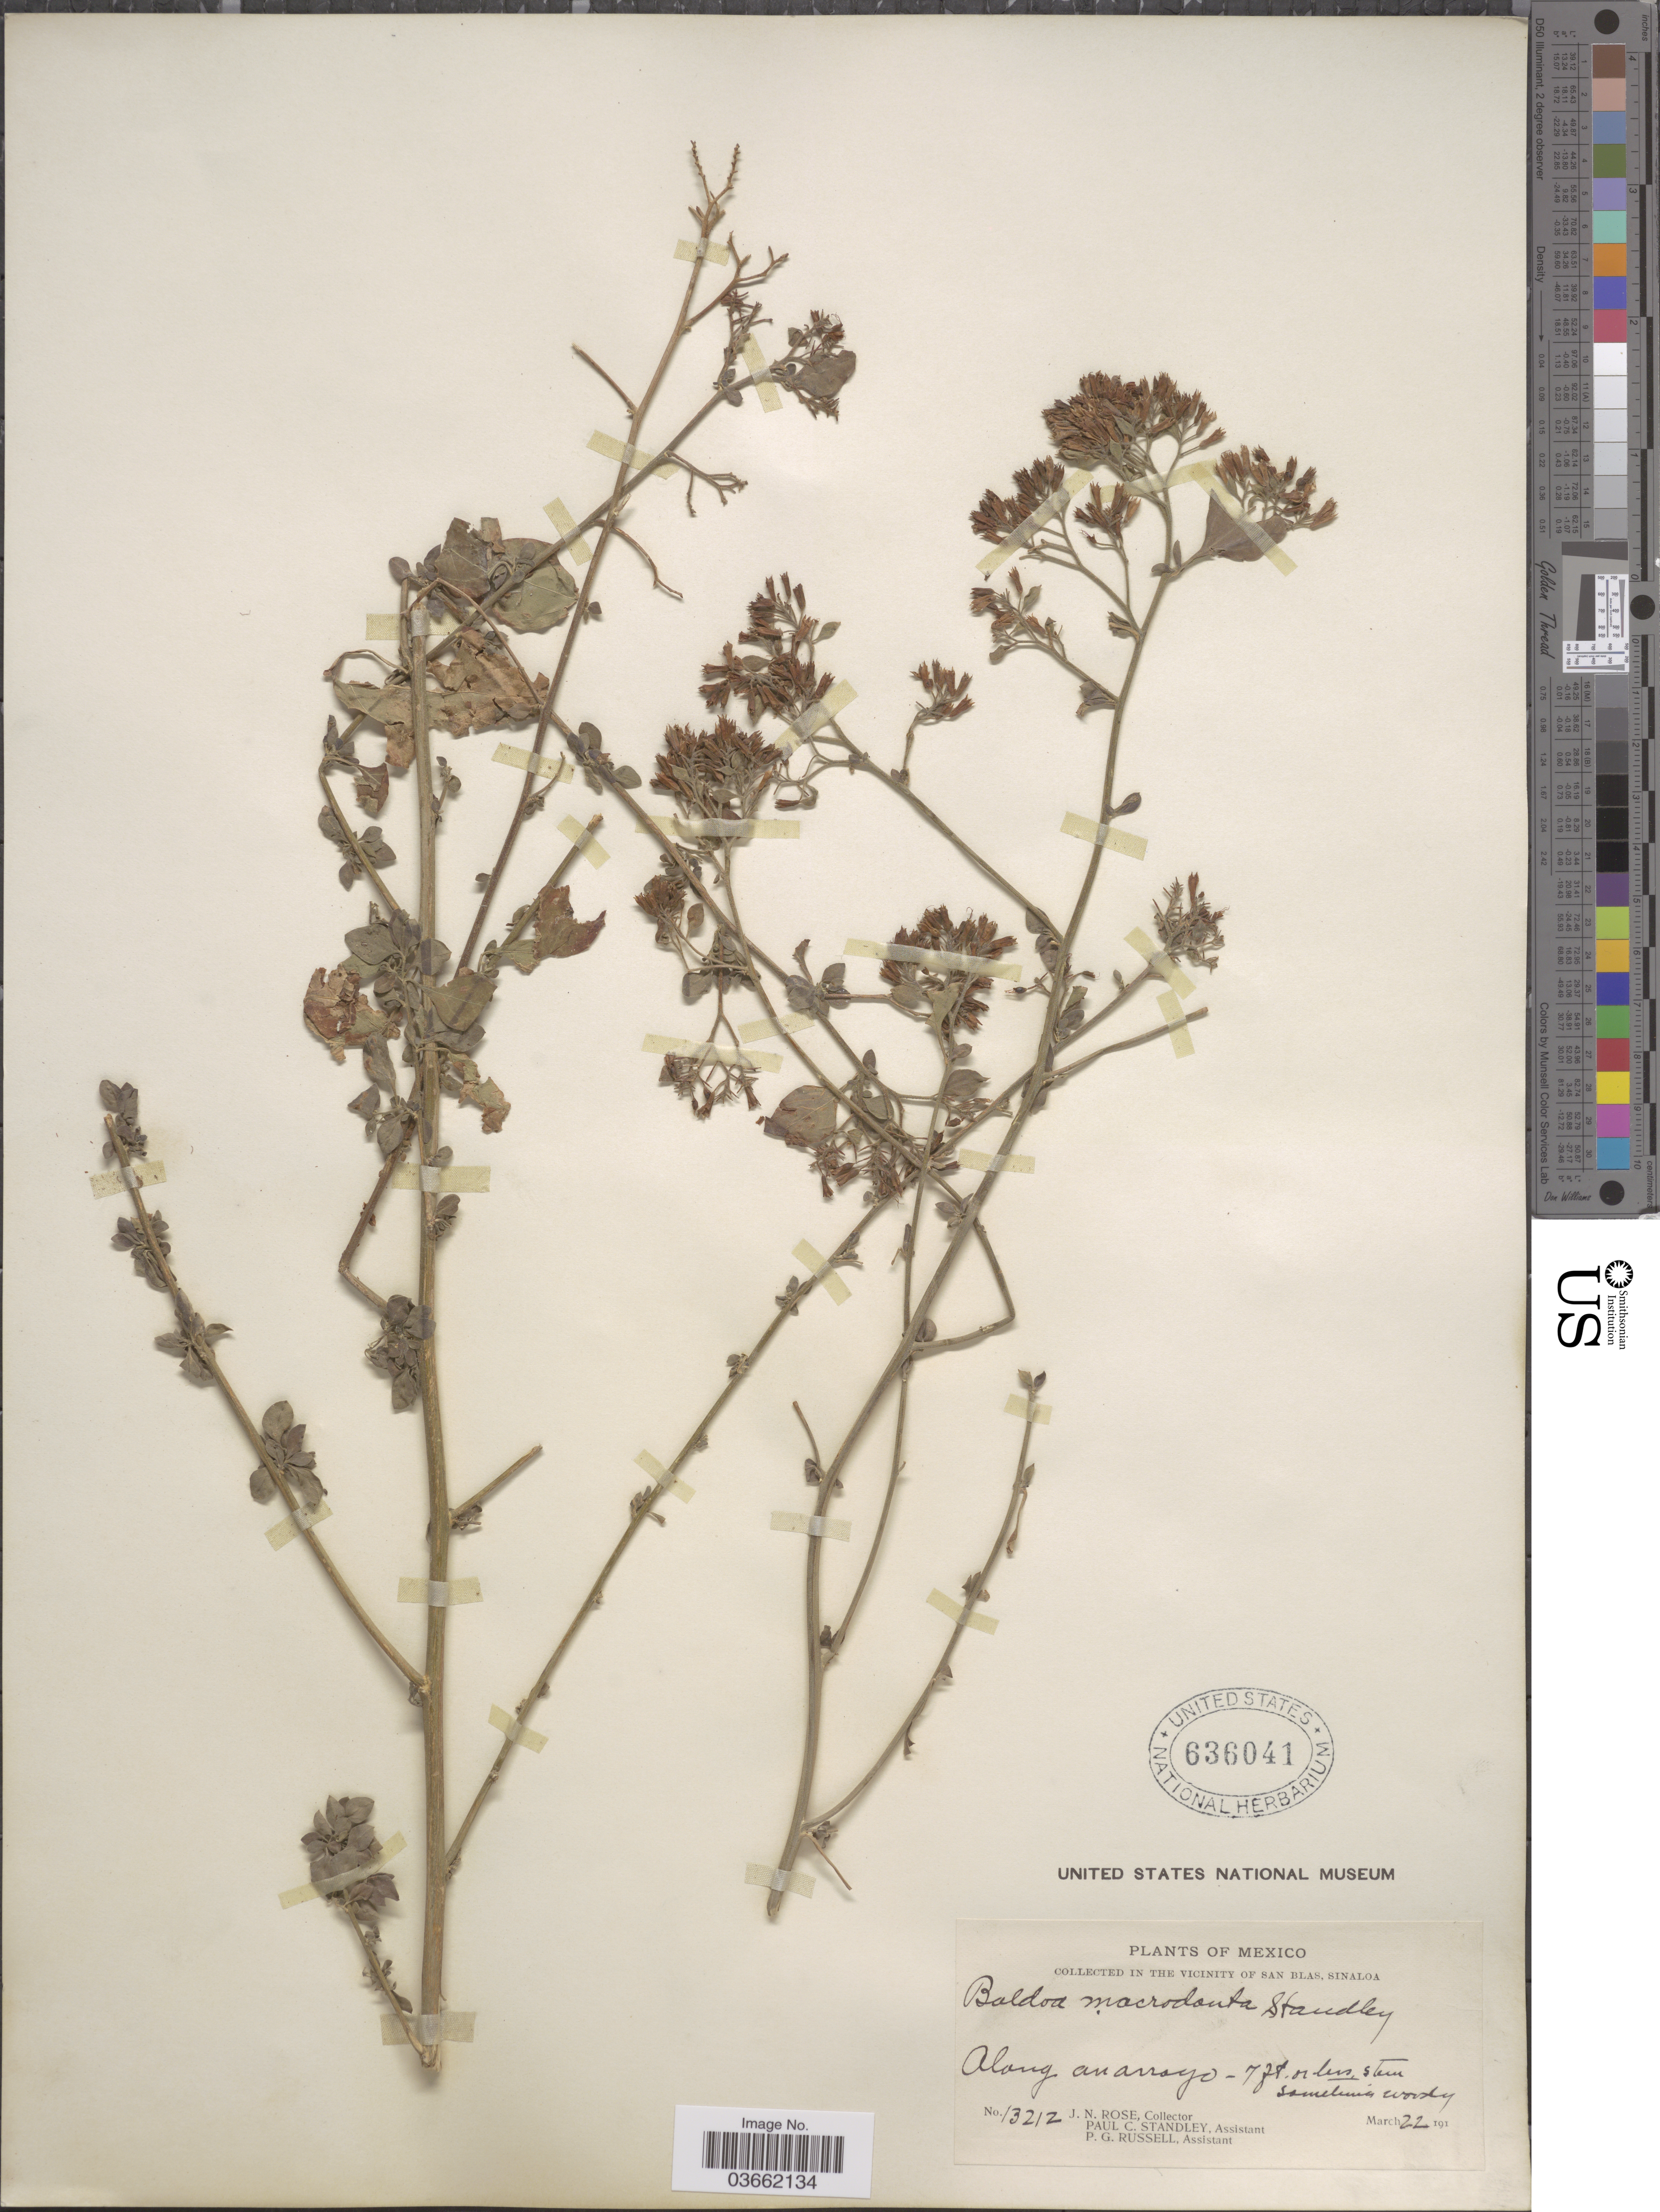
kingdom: Plantae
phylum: Tracheophyta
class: Magnoliopsida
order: Caryophyllales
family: Nyctaginaceae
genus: Salpianthus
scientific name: Salpianthus macrodontus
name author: Standl.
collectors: J. N. Rose, P. C. Standley & P. G. Russell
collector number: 13212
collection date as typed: March 22, 191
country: Mexico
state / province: Sinaloa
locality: In the Vicinity of San Blas. Along an arroyo.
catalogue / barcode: US 636041